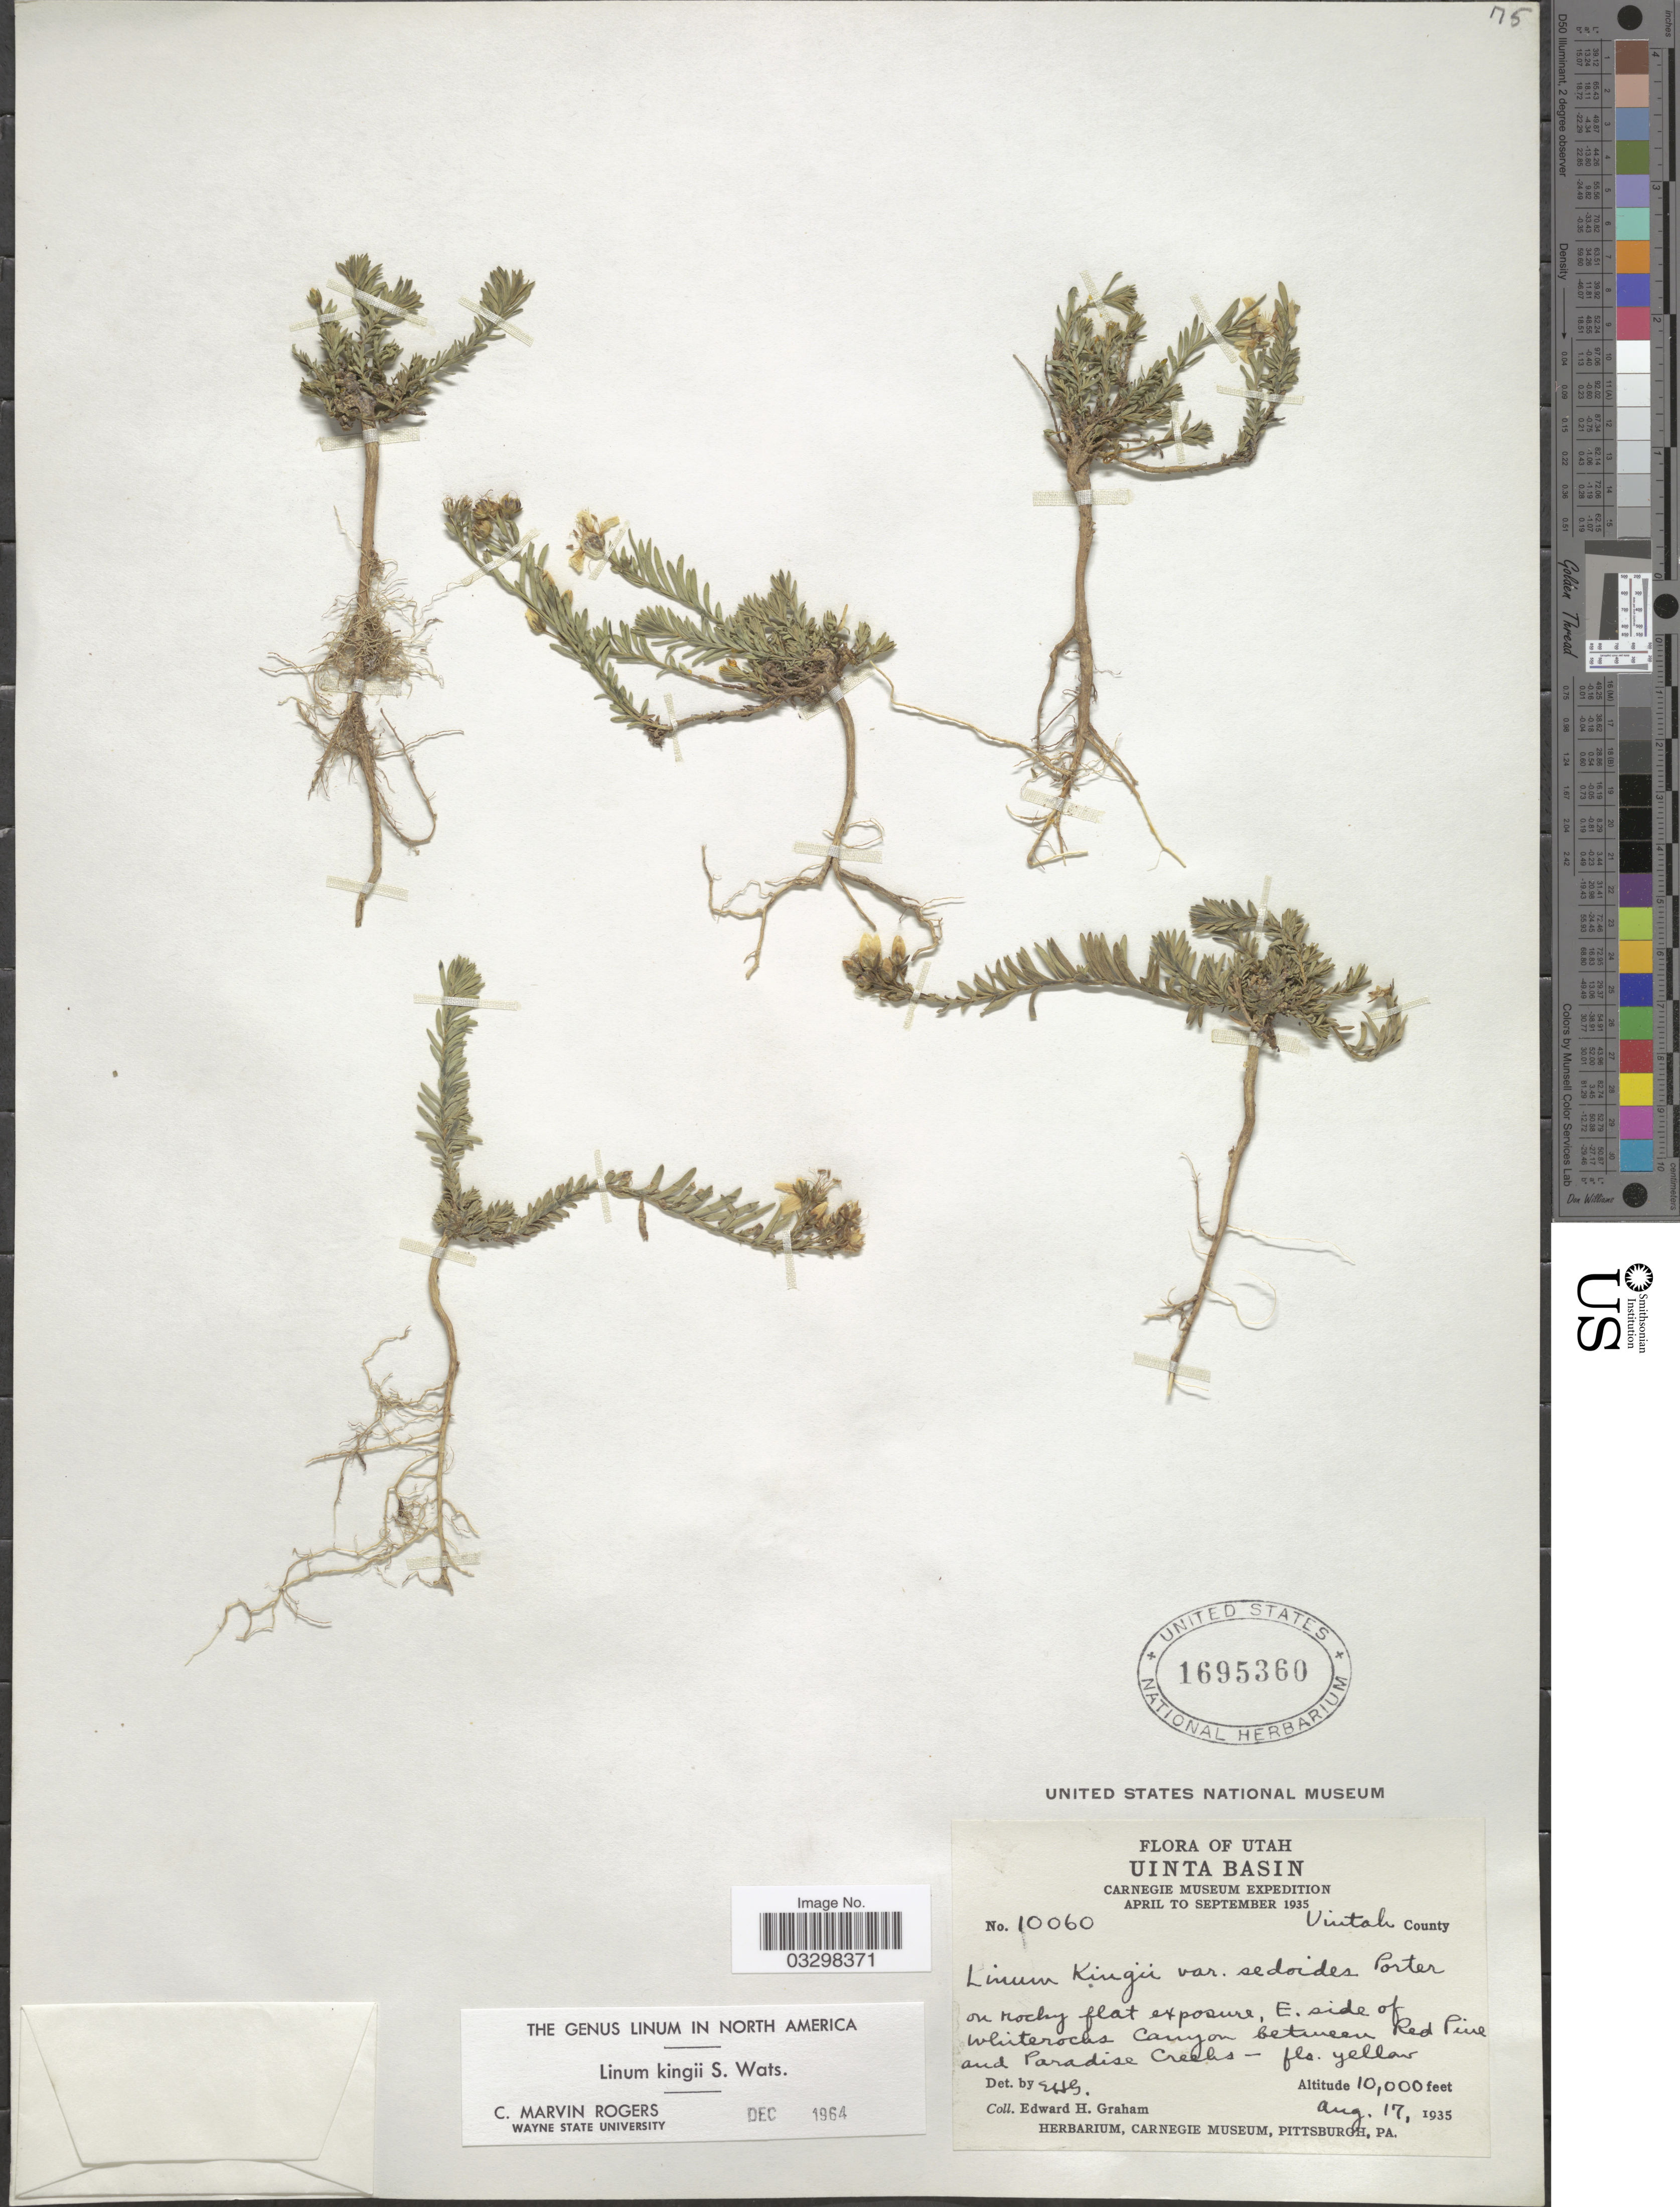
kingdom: Plantae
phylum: Tracheophyta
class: Magnoliopsida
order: Apiales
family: Apiaceae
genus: Selinum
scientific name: Selinum kingii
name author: S. Watson in C. King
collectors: E. H. Graham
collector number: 10060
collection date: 1935-08-17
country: United States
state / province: Utah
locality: Uinta Basin. E. side of Whiterocks Canyon between Red Pine and Paradise Creeks.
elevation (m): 3048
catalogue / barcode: US 1695360